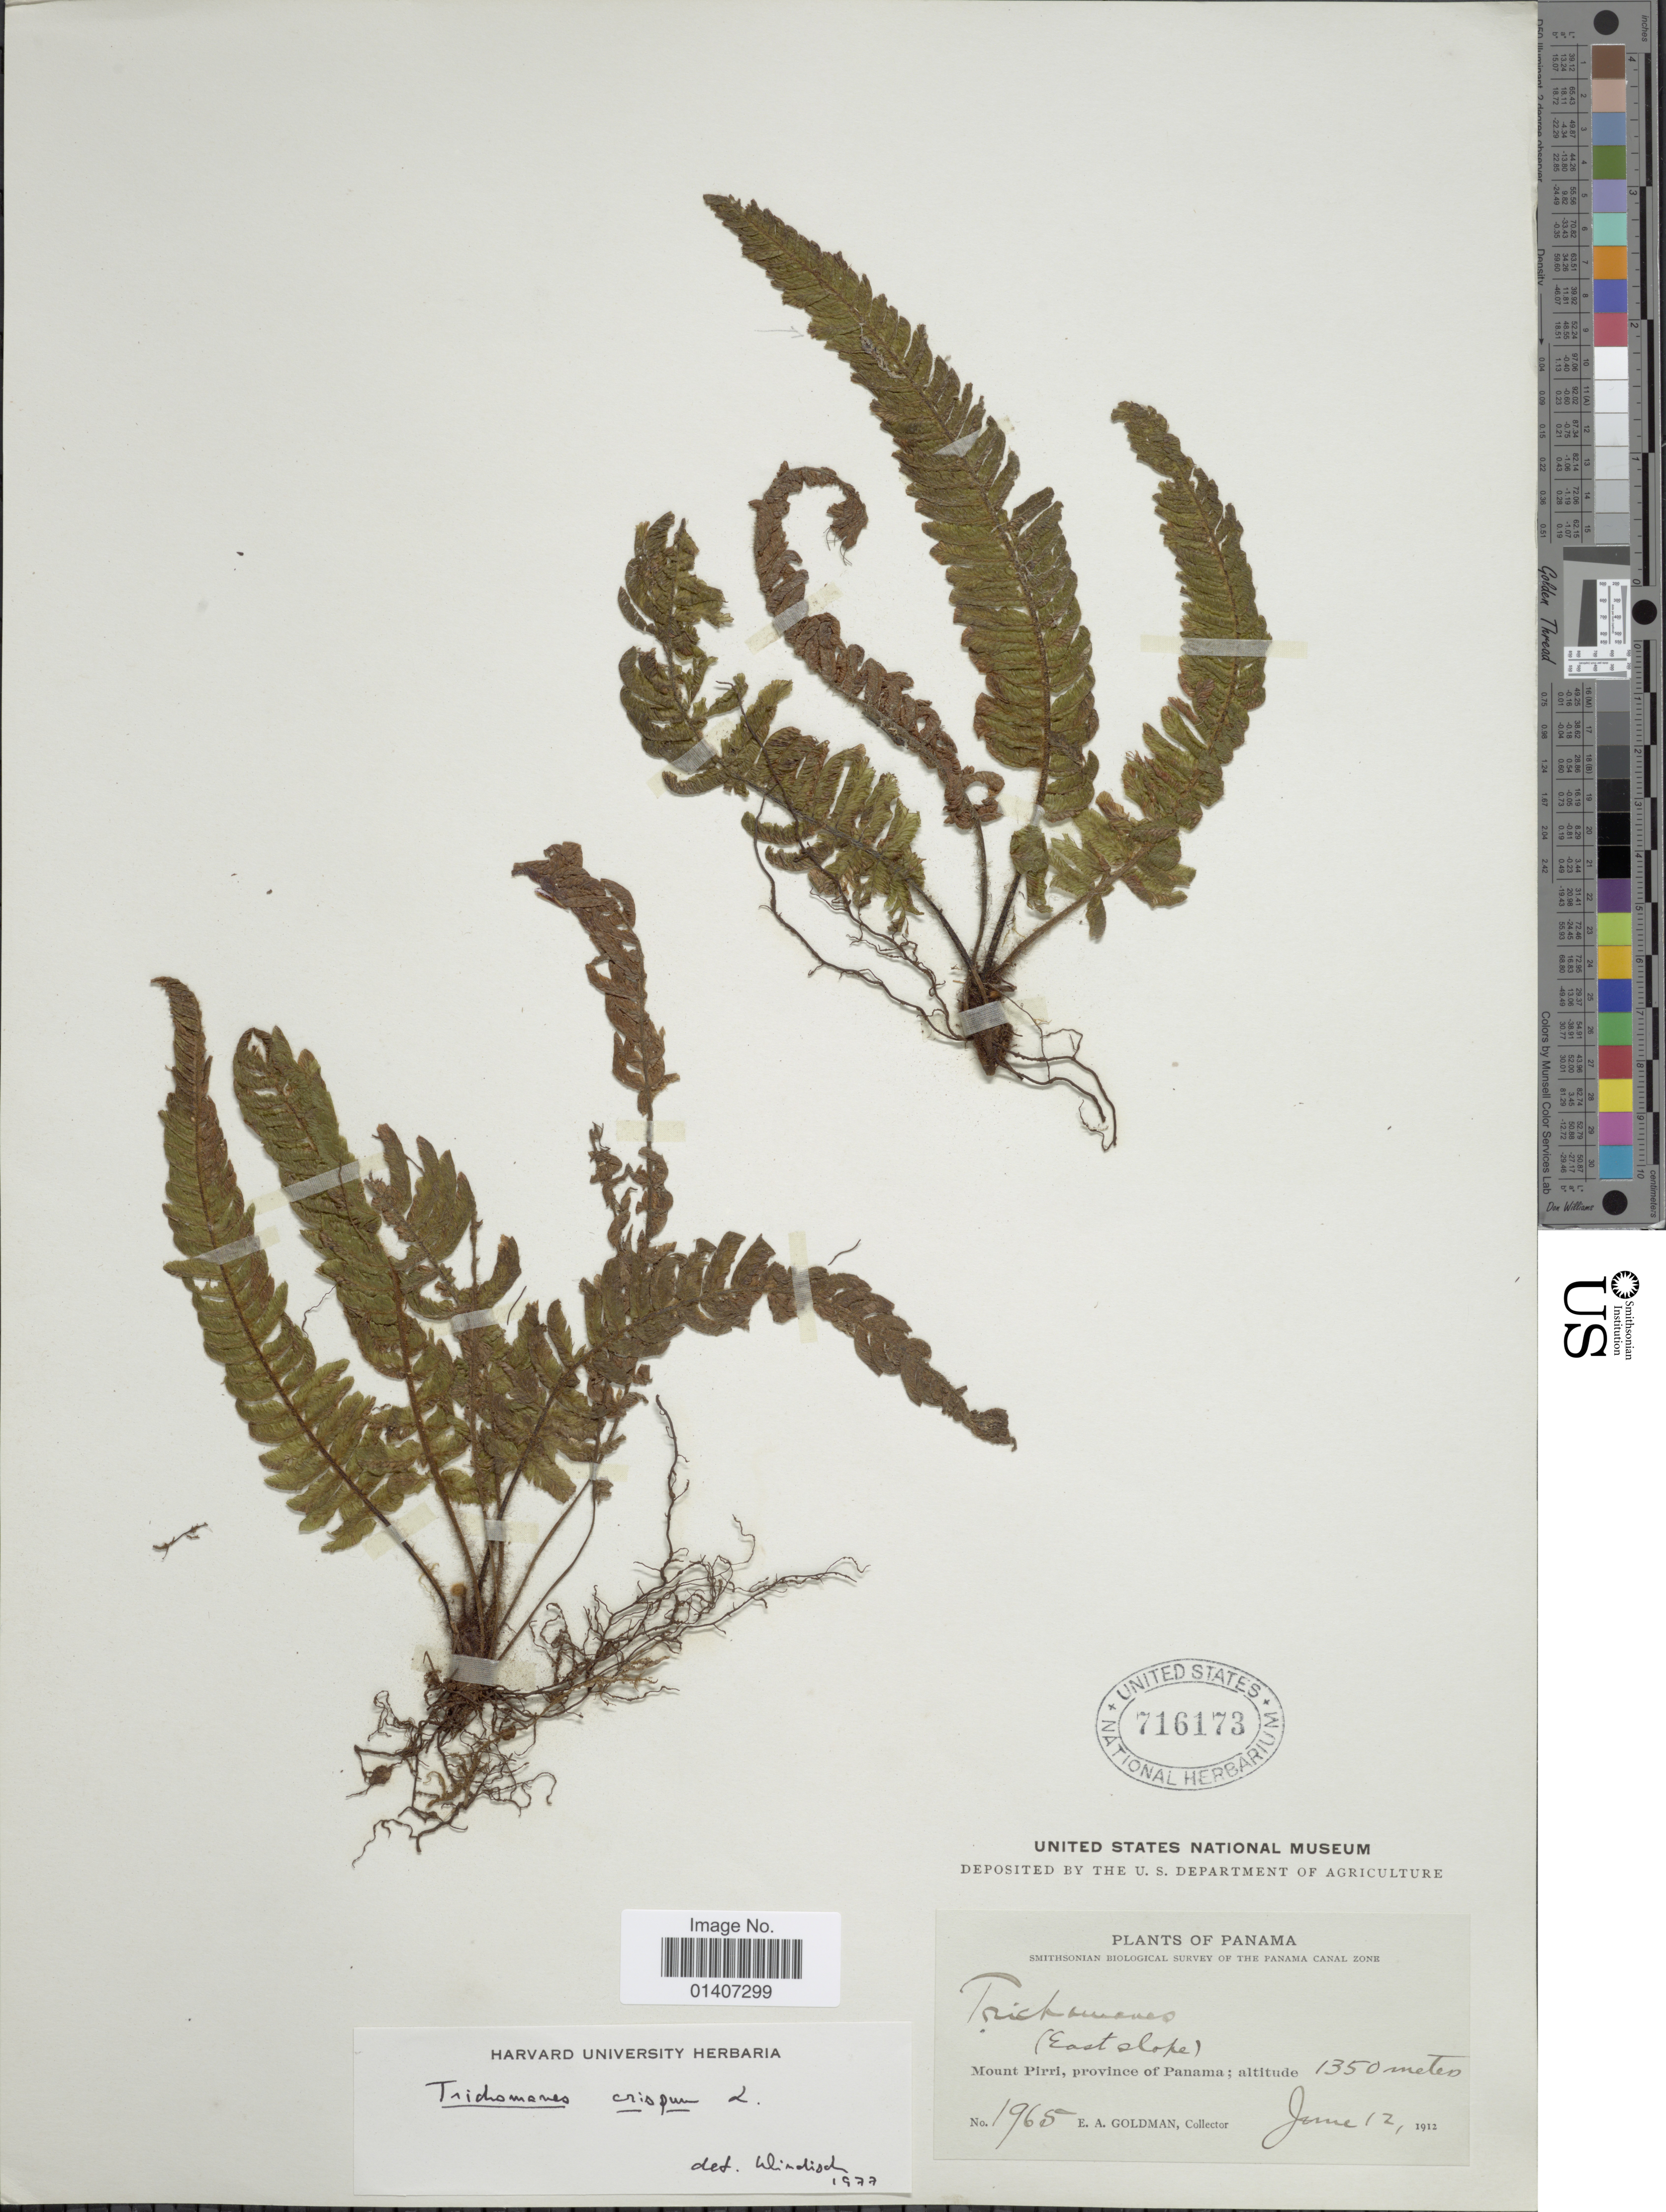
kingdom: Plantae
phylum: Tracheophyta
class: Polypodiopsida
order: Hymenophyllales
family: Hymenophyllaceae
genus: Trichomanes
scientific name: Trichomanes crispum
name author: L.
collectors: E. A. Goldman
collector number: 1965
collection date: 1912-06-12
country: Panama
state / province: Panamá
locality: Mount Pirri, province of Panama, east slope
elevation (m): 1350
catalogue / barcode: US 716173